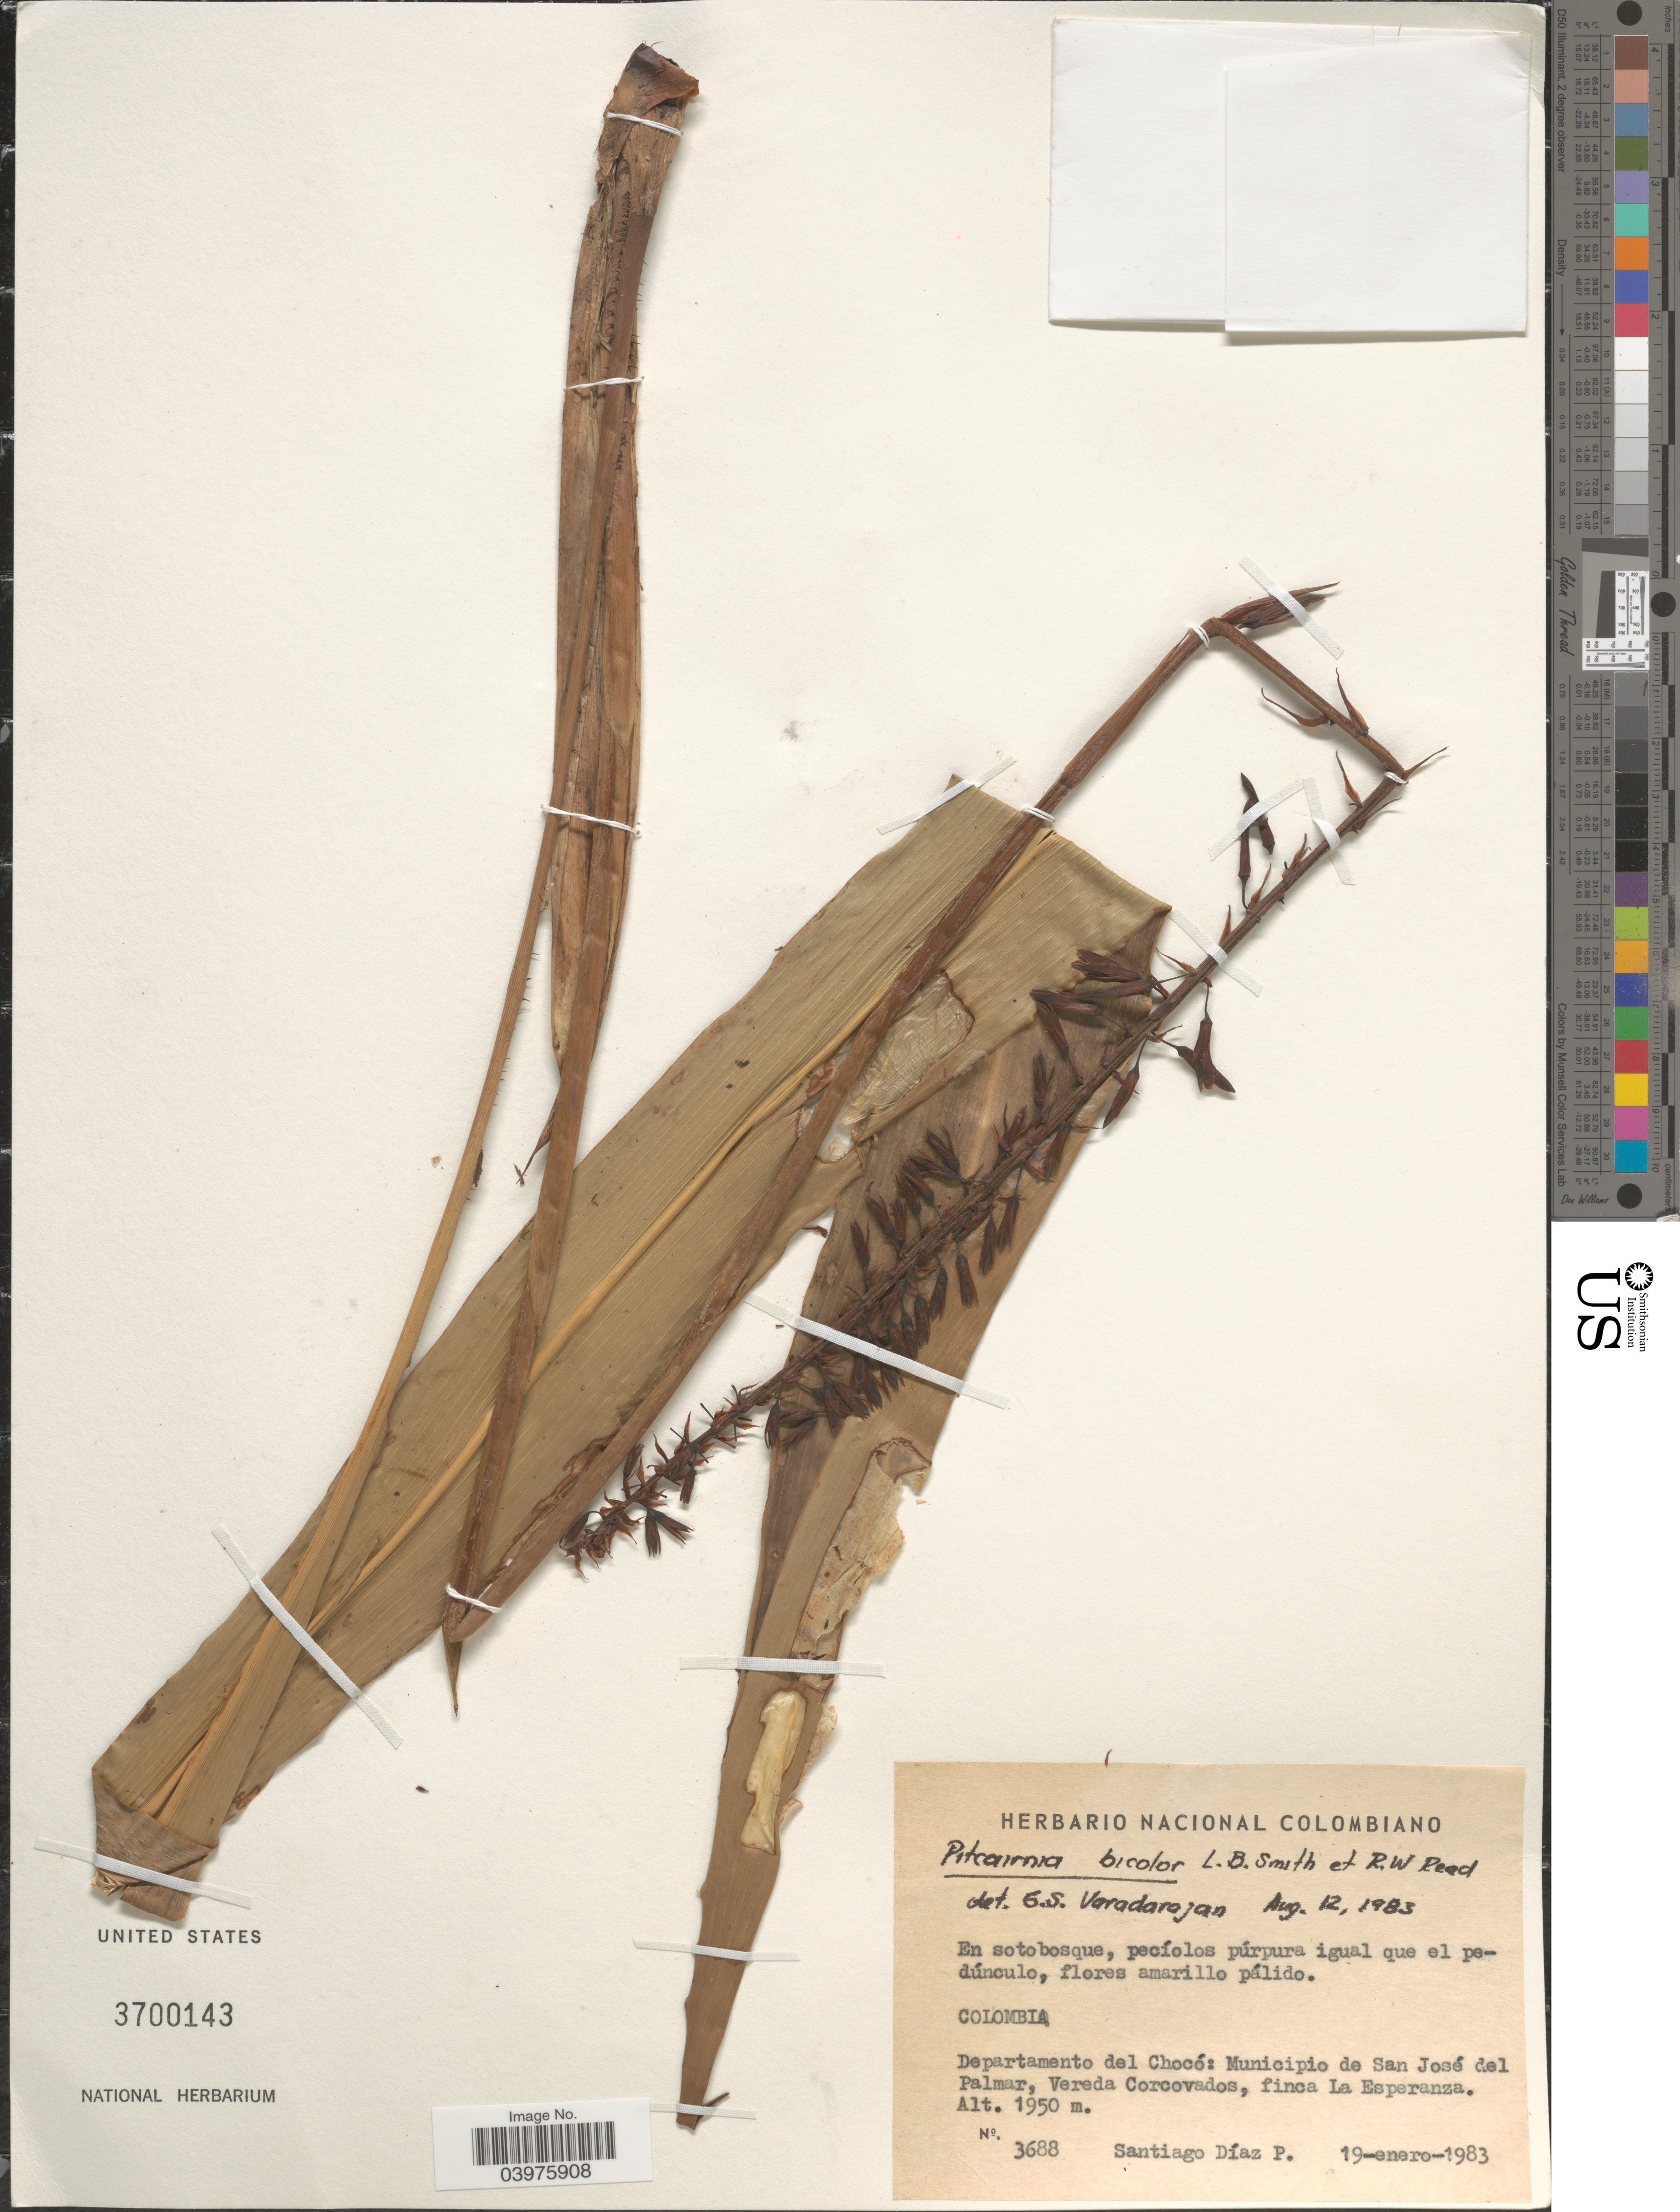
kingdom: Plantae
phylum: Tracheophyta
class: Liliopsida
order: Poales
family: Bromeliaceae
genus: Pitcairnia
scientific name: Pitcairnia bicolor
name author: L.B. Sm. & Read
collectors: S. Diaz P.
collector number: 3688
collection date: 1983-01-19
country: Colombia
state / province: Chocó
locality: Departamento del Chocó: Municipio de San José del Palmar, Vereda Corcovados, finca La Esperanza.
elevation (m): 1950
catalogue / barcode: US 3700143